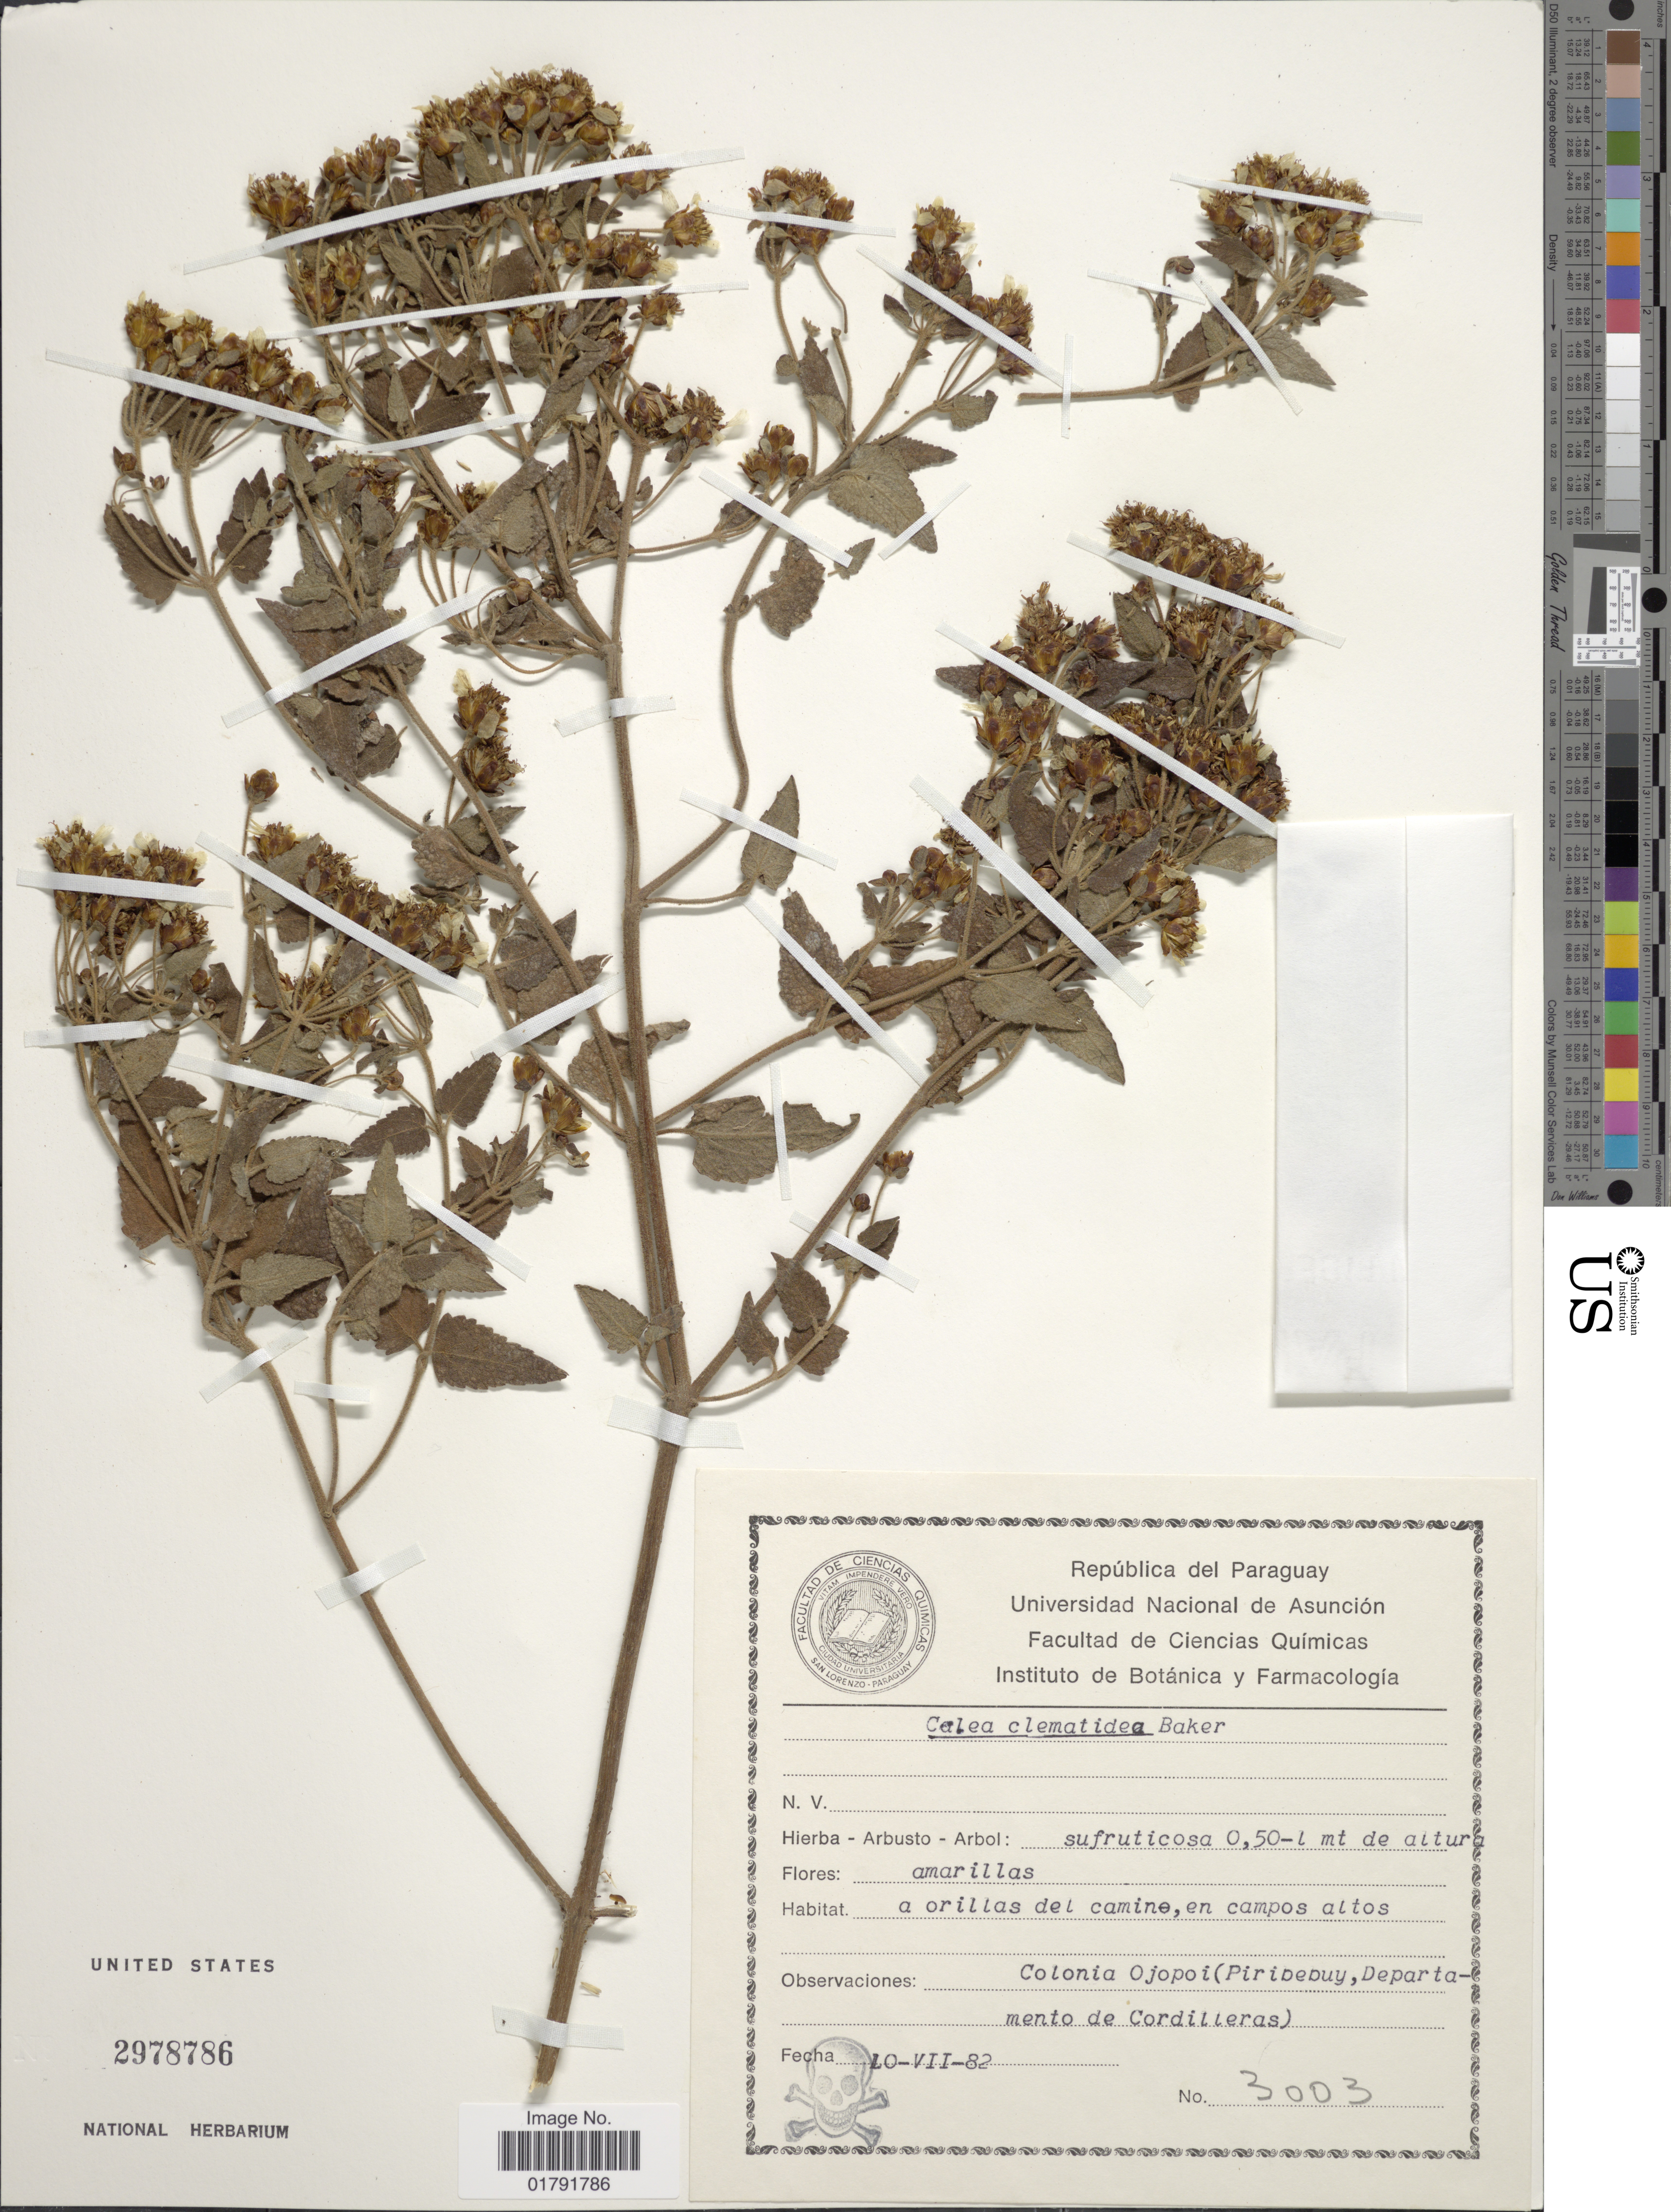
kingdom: Plantae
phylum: Tracheophyta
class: Magnoliopsida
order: Asterales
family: Asteraceae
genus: Calea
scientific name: Calea clematidea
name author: Baker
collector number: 3003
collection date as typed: Transcribed d/m/y: 10/7/82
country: Paraguay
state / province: Cordillera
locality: A orillas del camine, en campos altos, Colonia Ojopo (Piribebuy).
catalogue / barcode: US 2978786